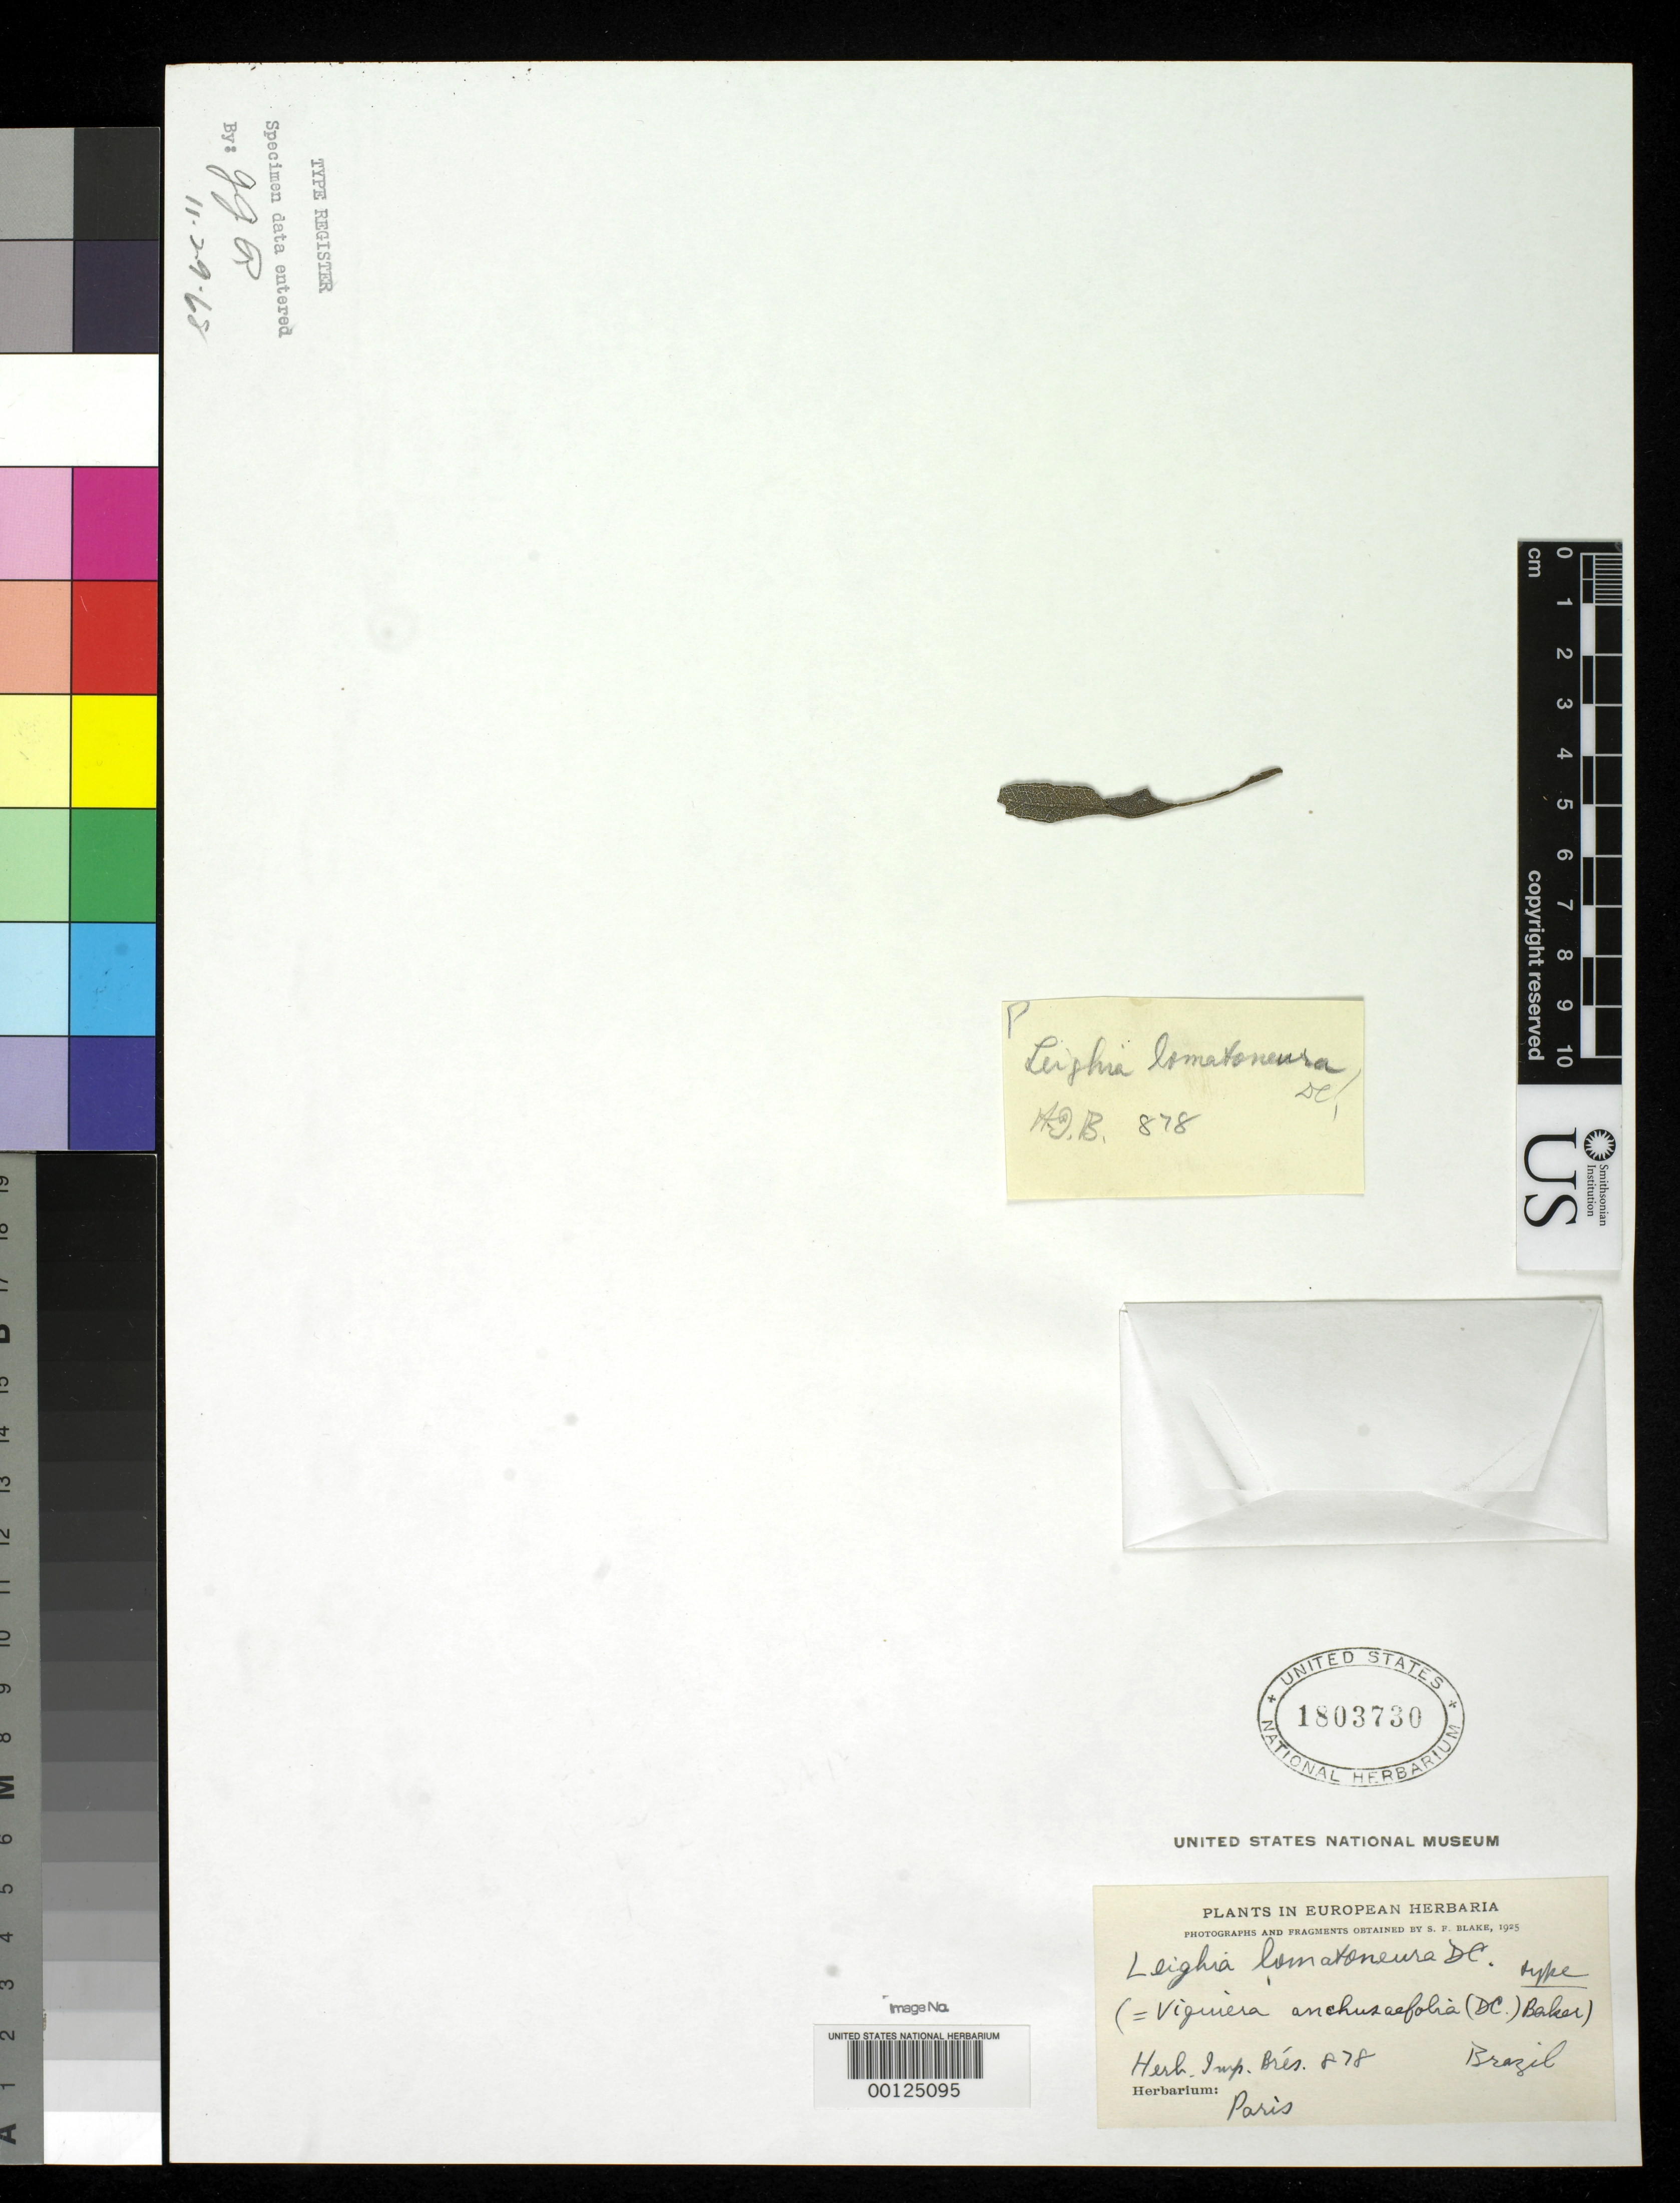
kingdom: Plantae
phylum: Tracheophyta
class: Magnoliopsida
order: Asterales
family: Asteraceae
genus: Leighia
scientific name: Leighia lomatoneura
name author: DC.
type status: Type Fragment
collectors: ex herb. Mus. Imp. Bras.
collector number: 878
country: Brazil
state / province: Rio Grande do Norte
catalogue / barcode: US 1803730